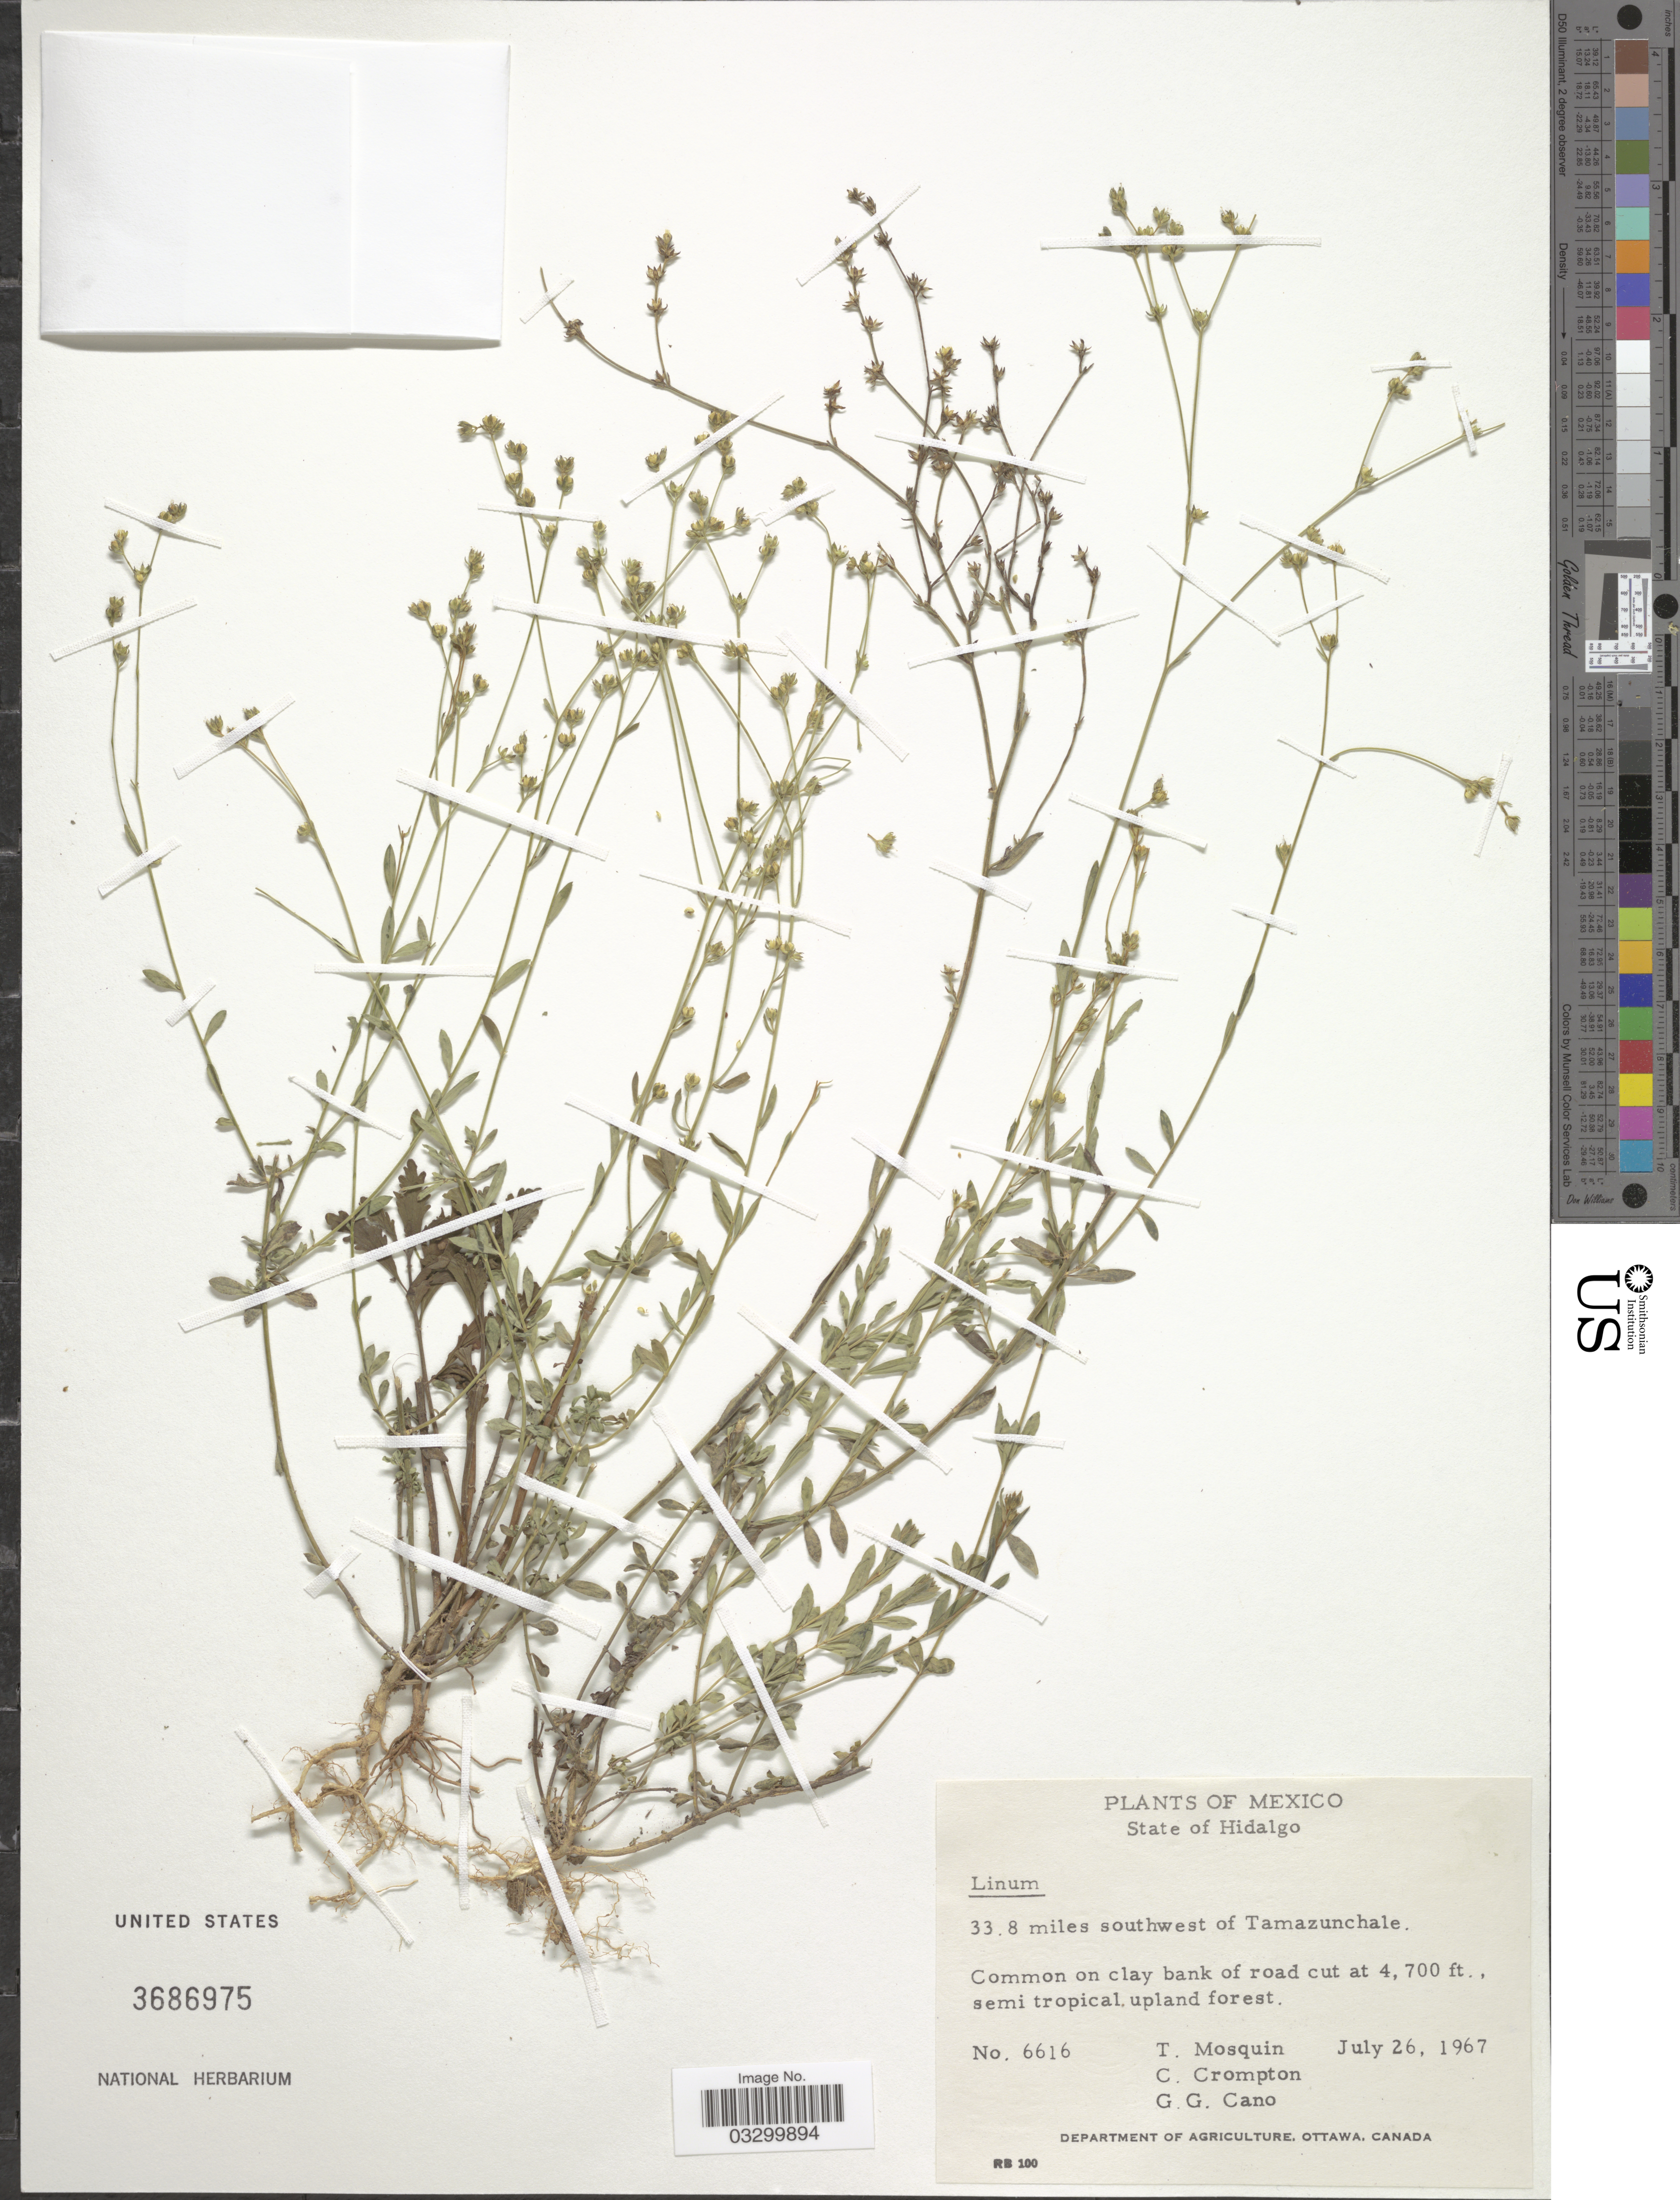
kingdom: Plantae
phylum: Tracheophyta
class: Magnoliopsida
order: Malpighiales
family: Linaceae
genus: Linum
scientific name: Linum sp.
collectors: T. Mosquin, C. W. Crompton & G. Cano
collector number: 6616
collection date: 1967-07-26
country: Mexico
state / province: Hidalgo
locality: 33.8 miles southwest of Tamazunchale.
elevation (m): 1433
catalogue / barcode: US 3686975